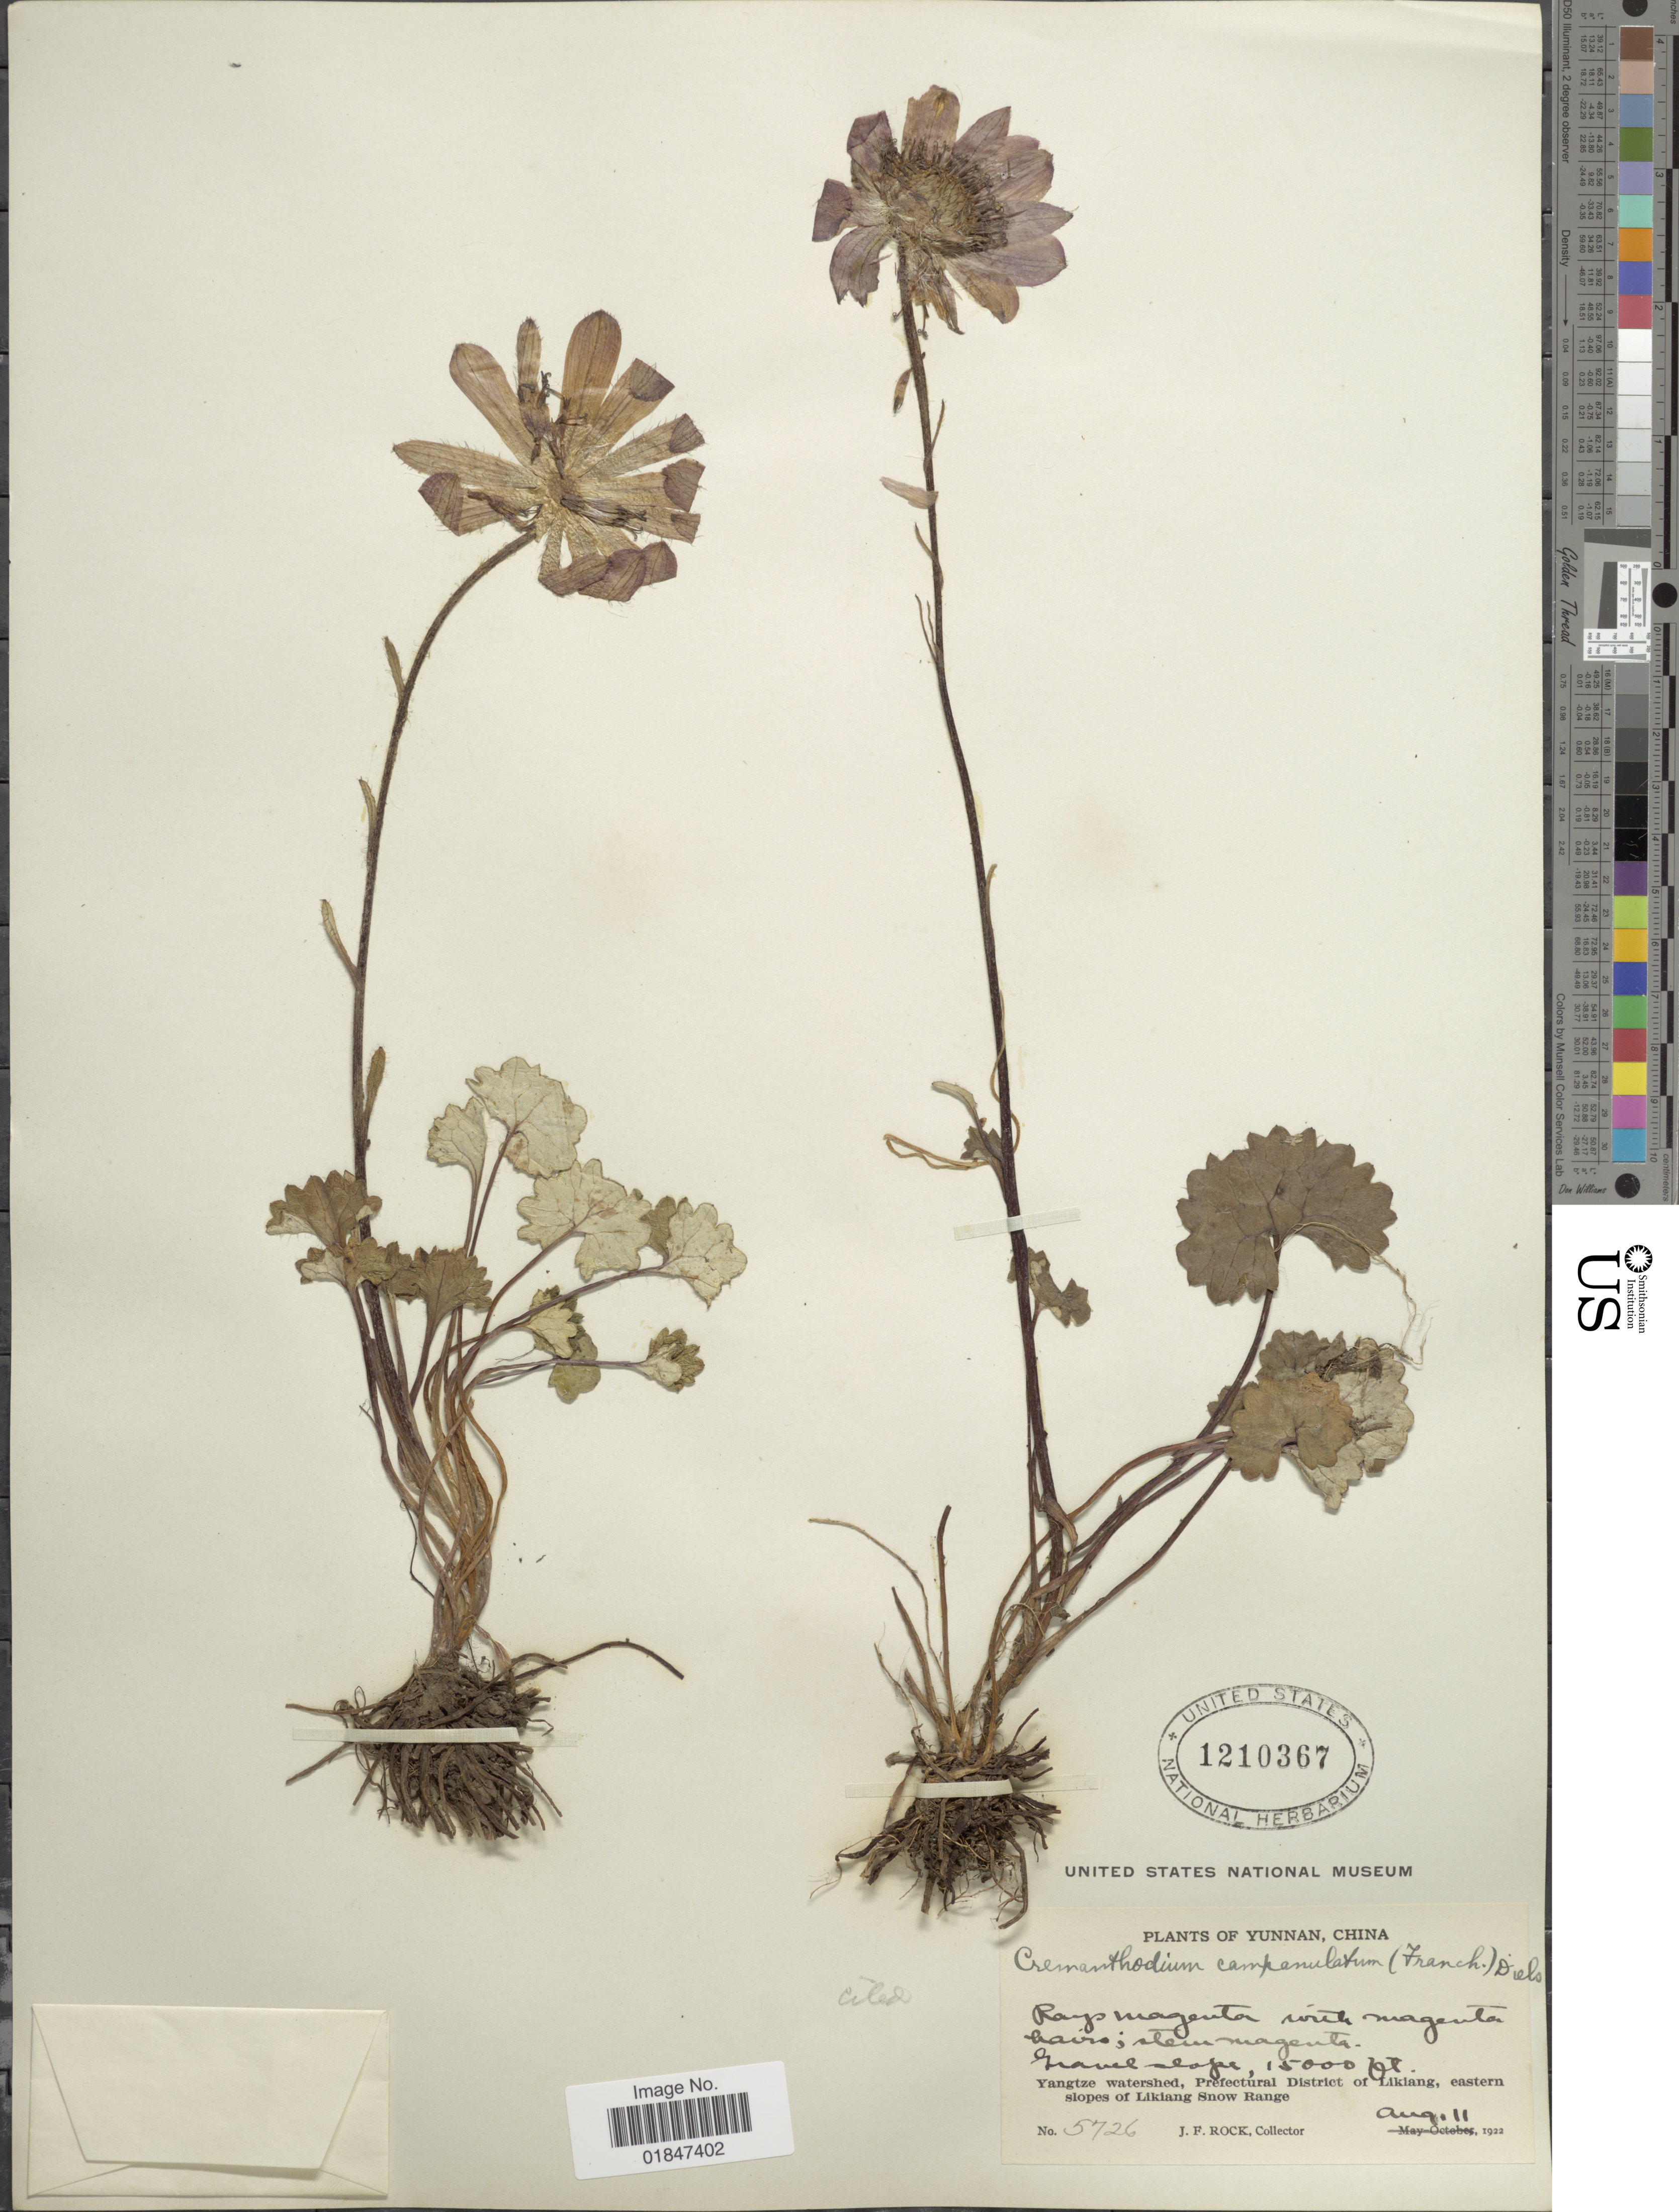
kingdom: Plantae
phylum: Tracheophyta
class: Magnoliopsida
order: Asterales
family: Asteraceae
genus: Cremanthodium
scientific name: Cremanthodium campanulatum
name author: Diels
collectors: J. Rock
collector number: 5726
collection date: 1922-08-11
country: China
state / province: Yunnan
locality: Yangtze watershed, Prefectural District of Likiang, eastern slopes of Likiang Snow Range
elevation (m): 4572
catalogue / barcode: US 1210367